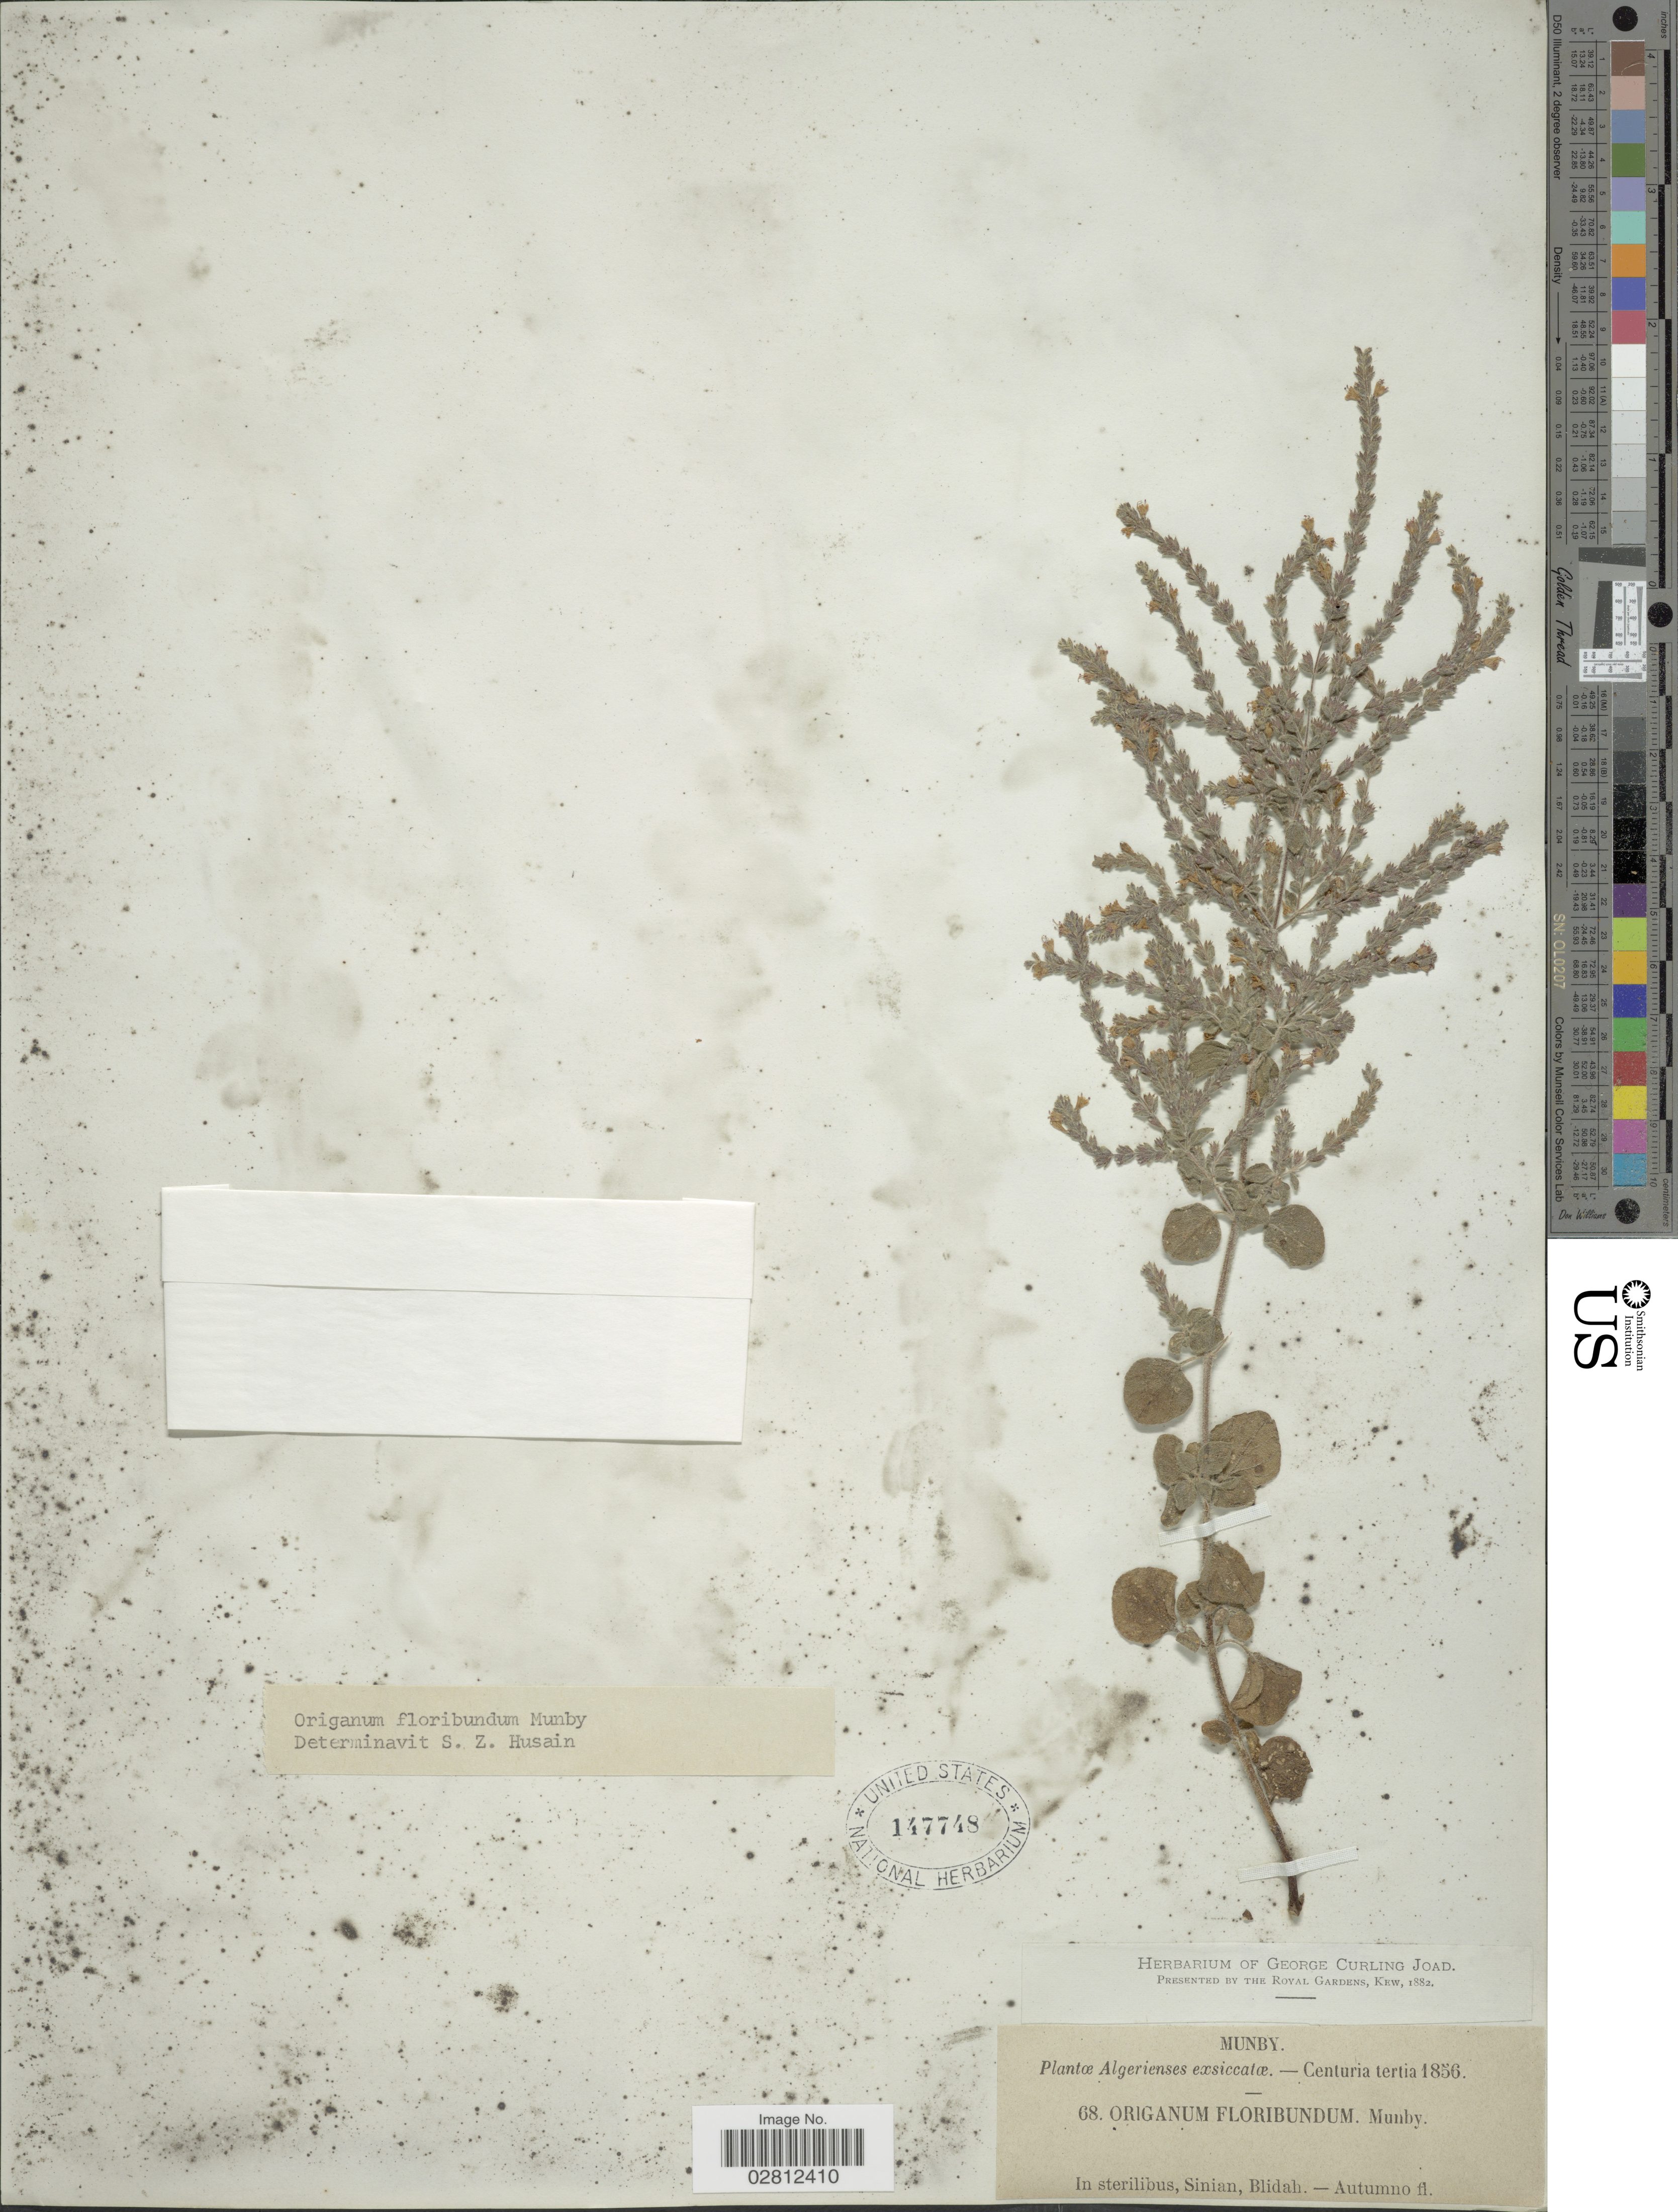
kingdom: Plantae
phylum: Tracheophyta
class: Magnoliopsida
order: Lamiales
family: Lamiaceae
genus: Origanum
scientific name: Origanum floribundum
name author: Munby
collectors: ex herb. George Curling Joad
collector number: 68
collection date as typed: Autumno 1856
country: Algeria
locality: In sterilibus, Sinian, Blidah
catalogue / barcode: US 147748